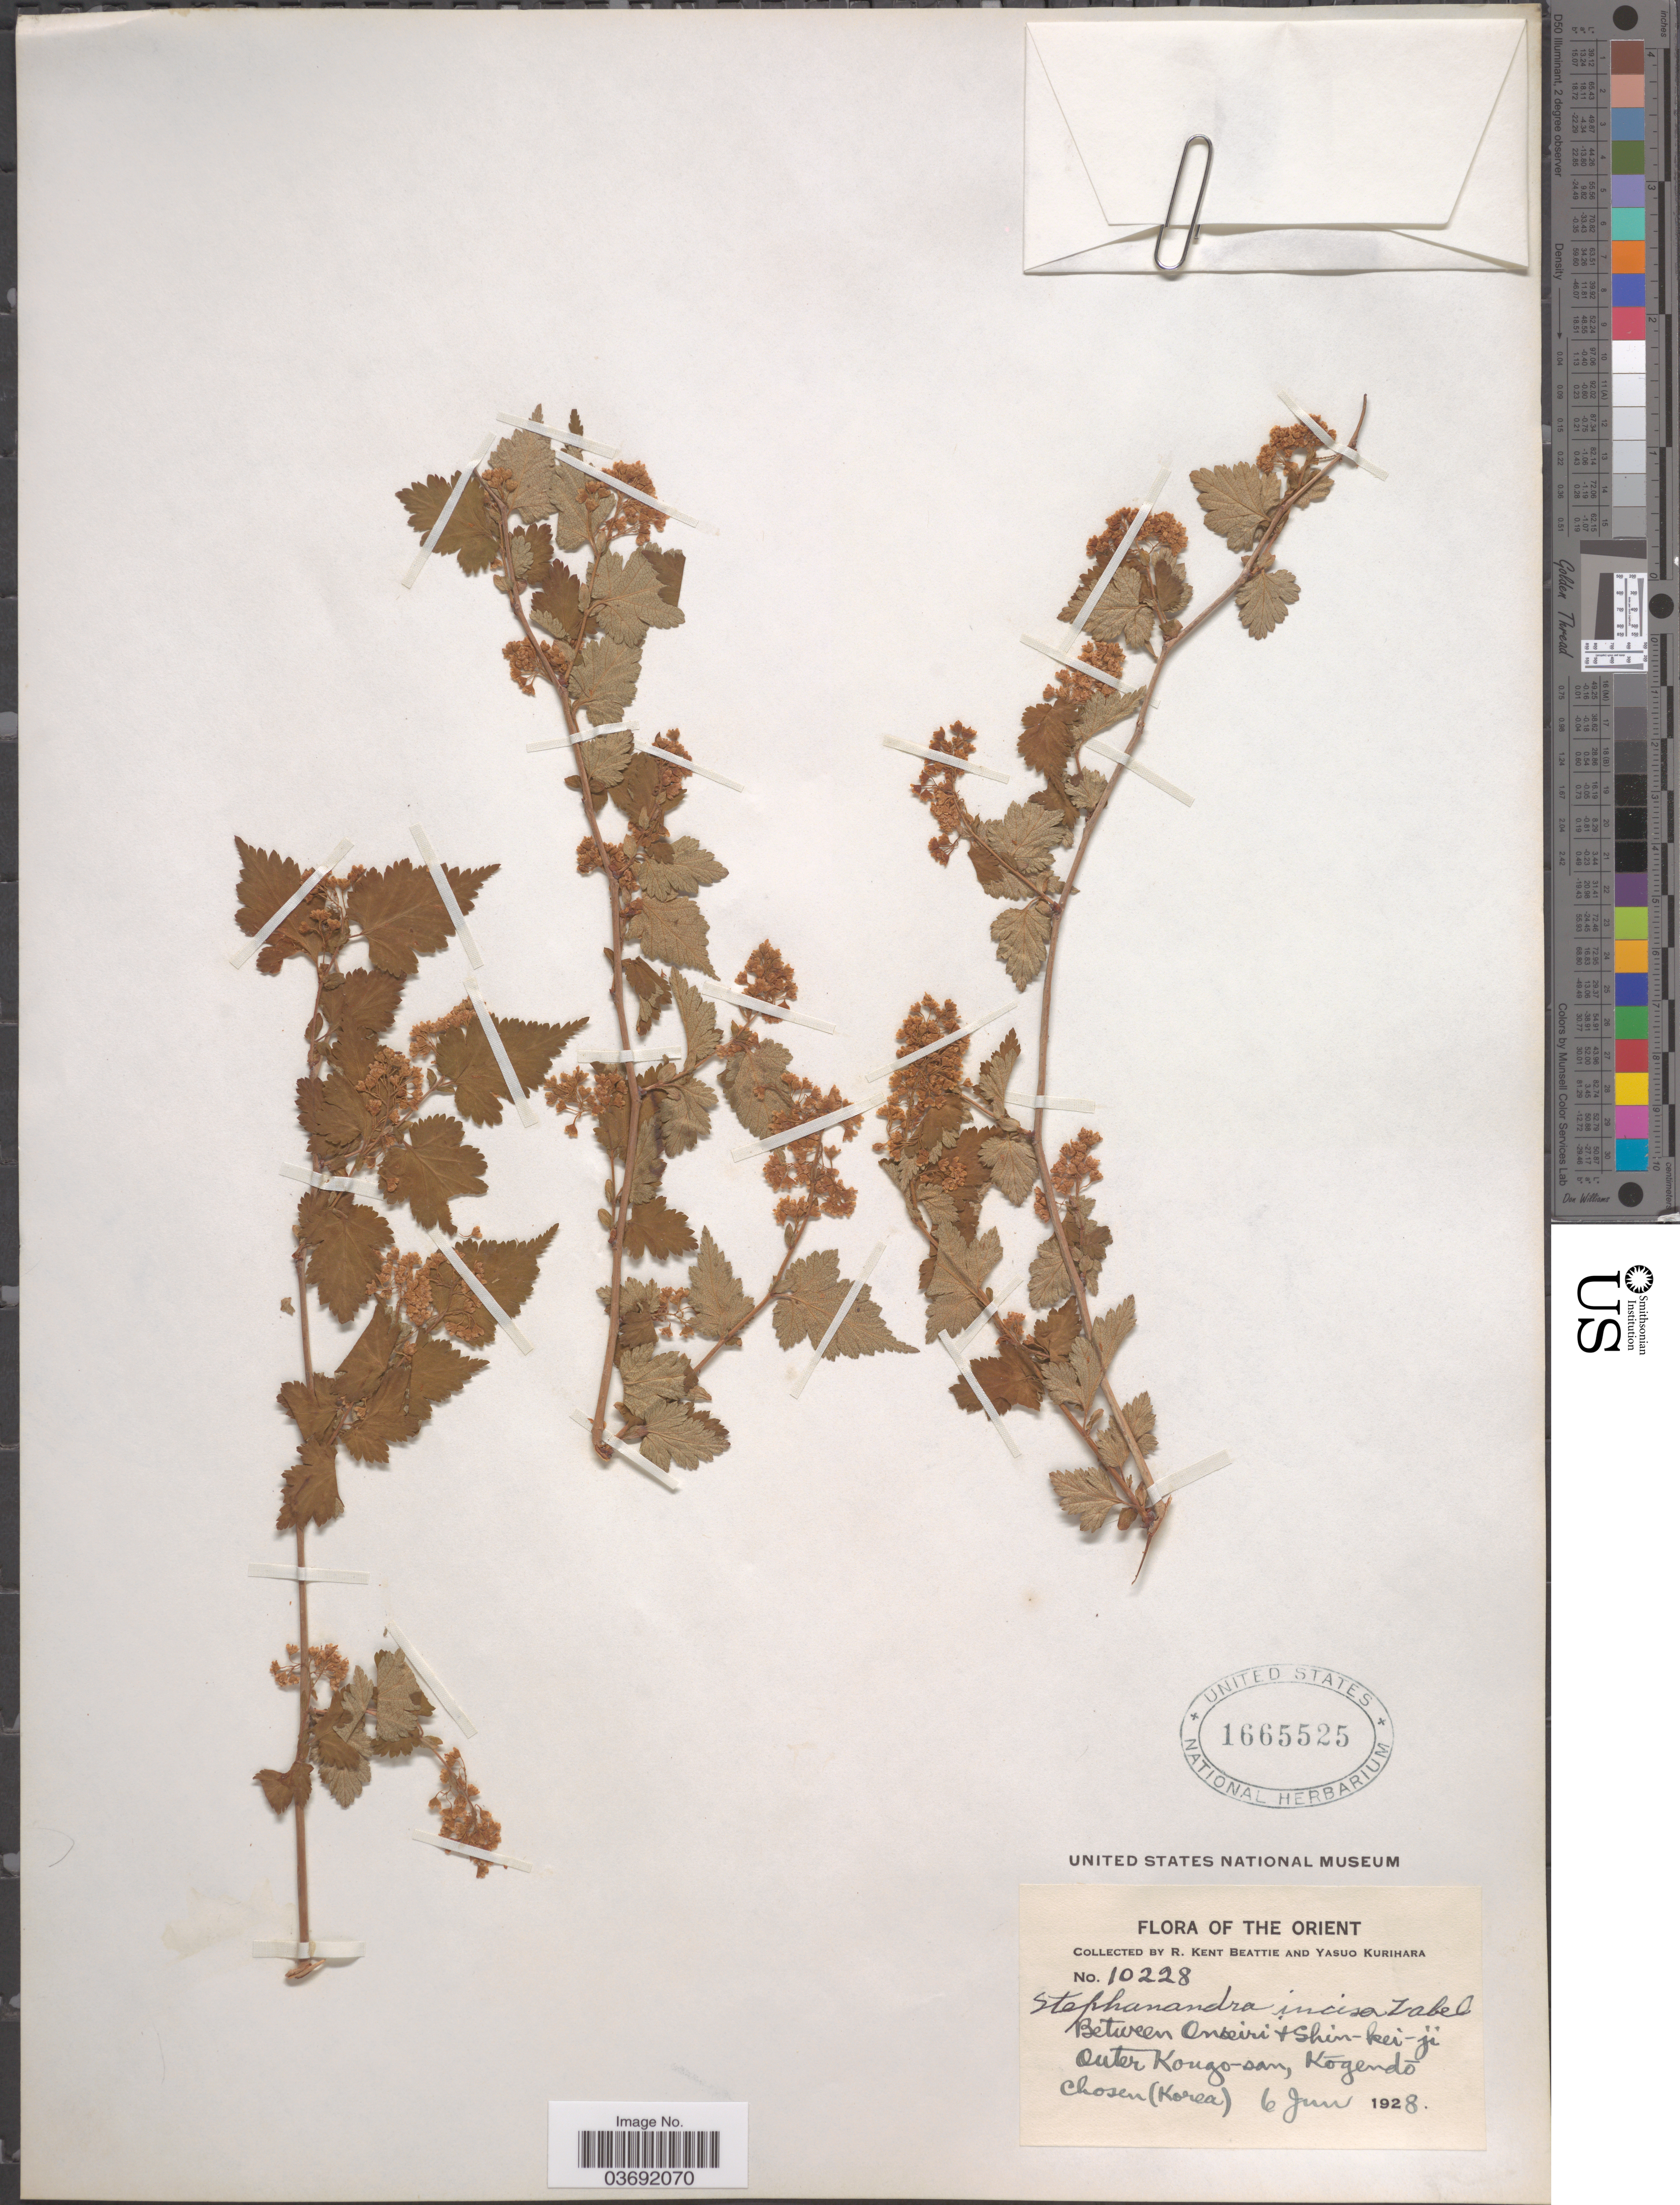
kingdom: Plantae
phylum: Tracheophyta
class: Magnoliopsida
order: Rosales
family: Rosaceae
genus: Neillia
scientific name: Neillia incisa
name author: (Thunb.) S.H. Oh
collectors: R. K. Beattie & Y. Kurihara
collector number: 10228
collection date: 1928-06-06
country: North Korea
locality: Orient. Between Onseiri + Shin+kei-ji. Outer Kongo-san, Kogendo, Chosen (Korea).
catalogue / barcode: US 1665525